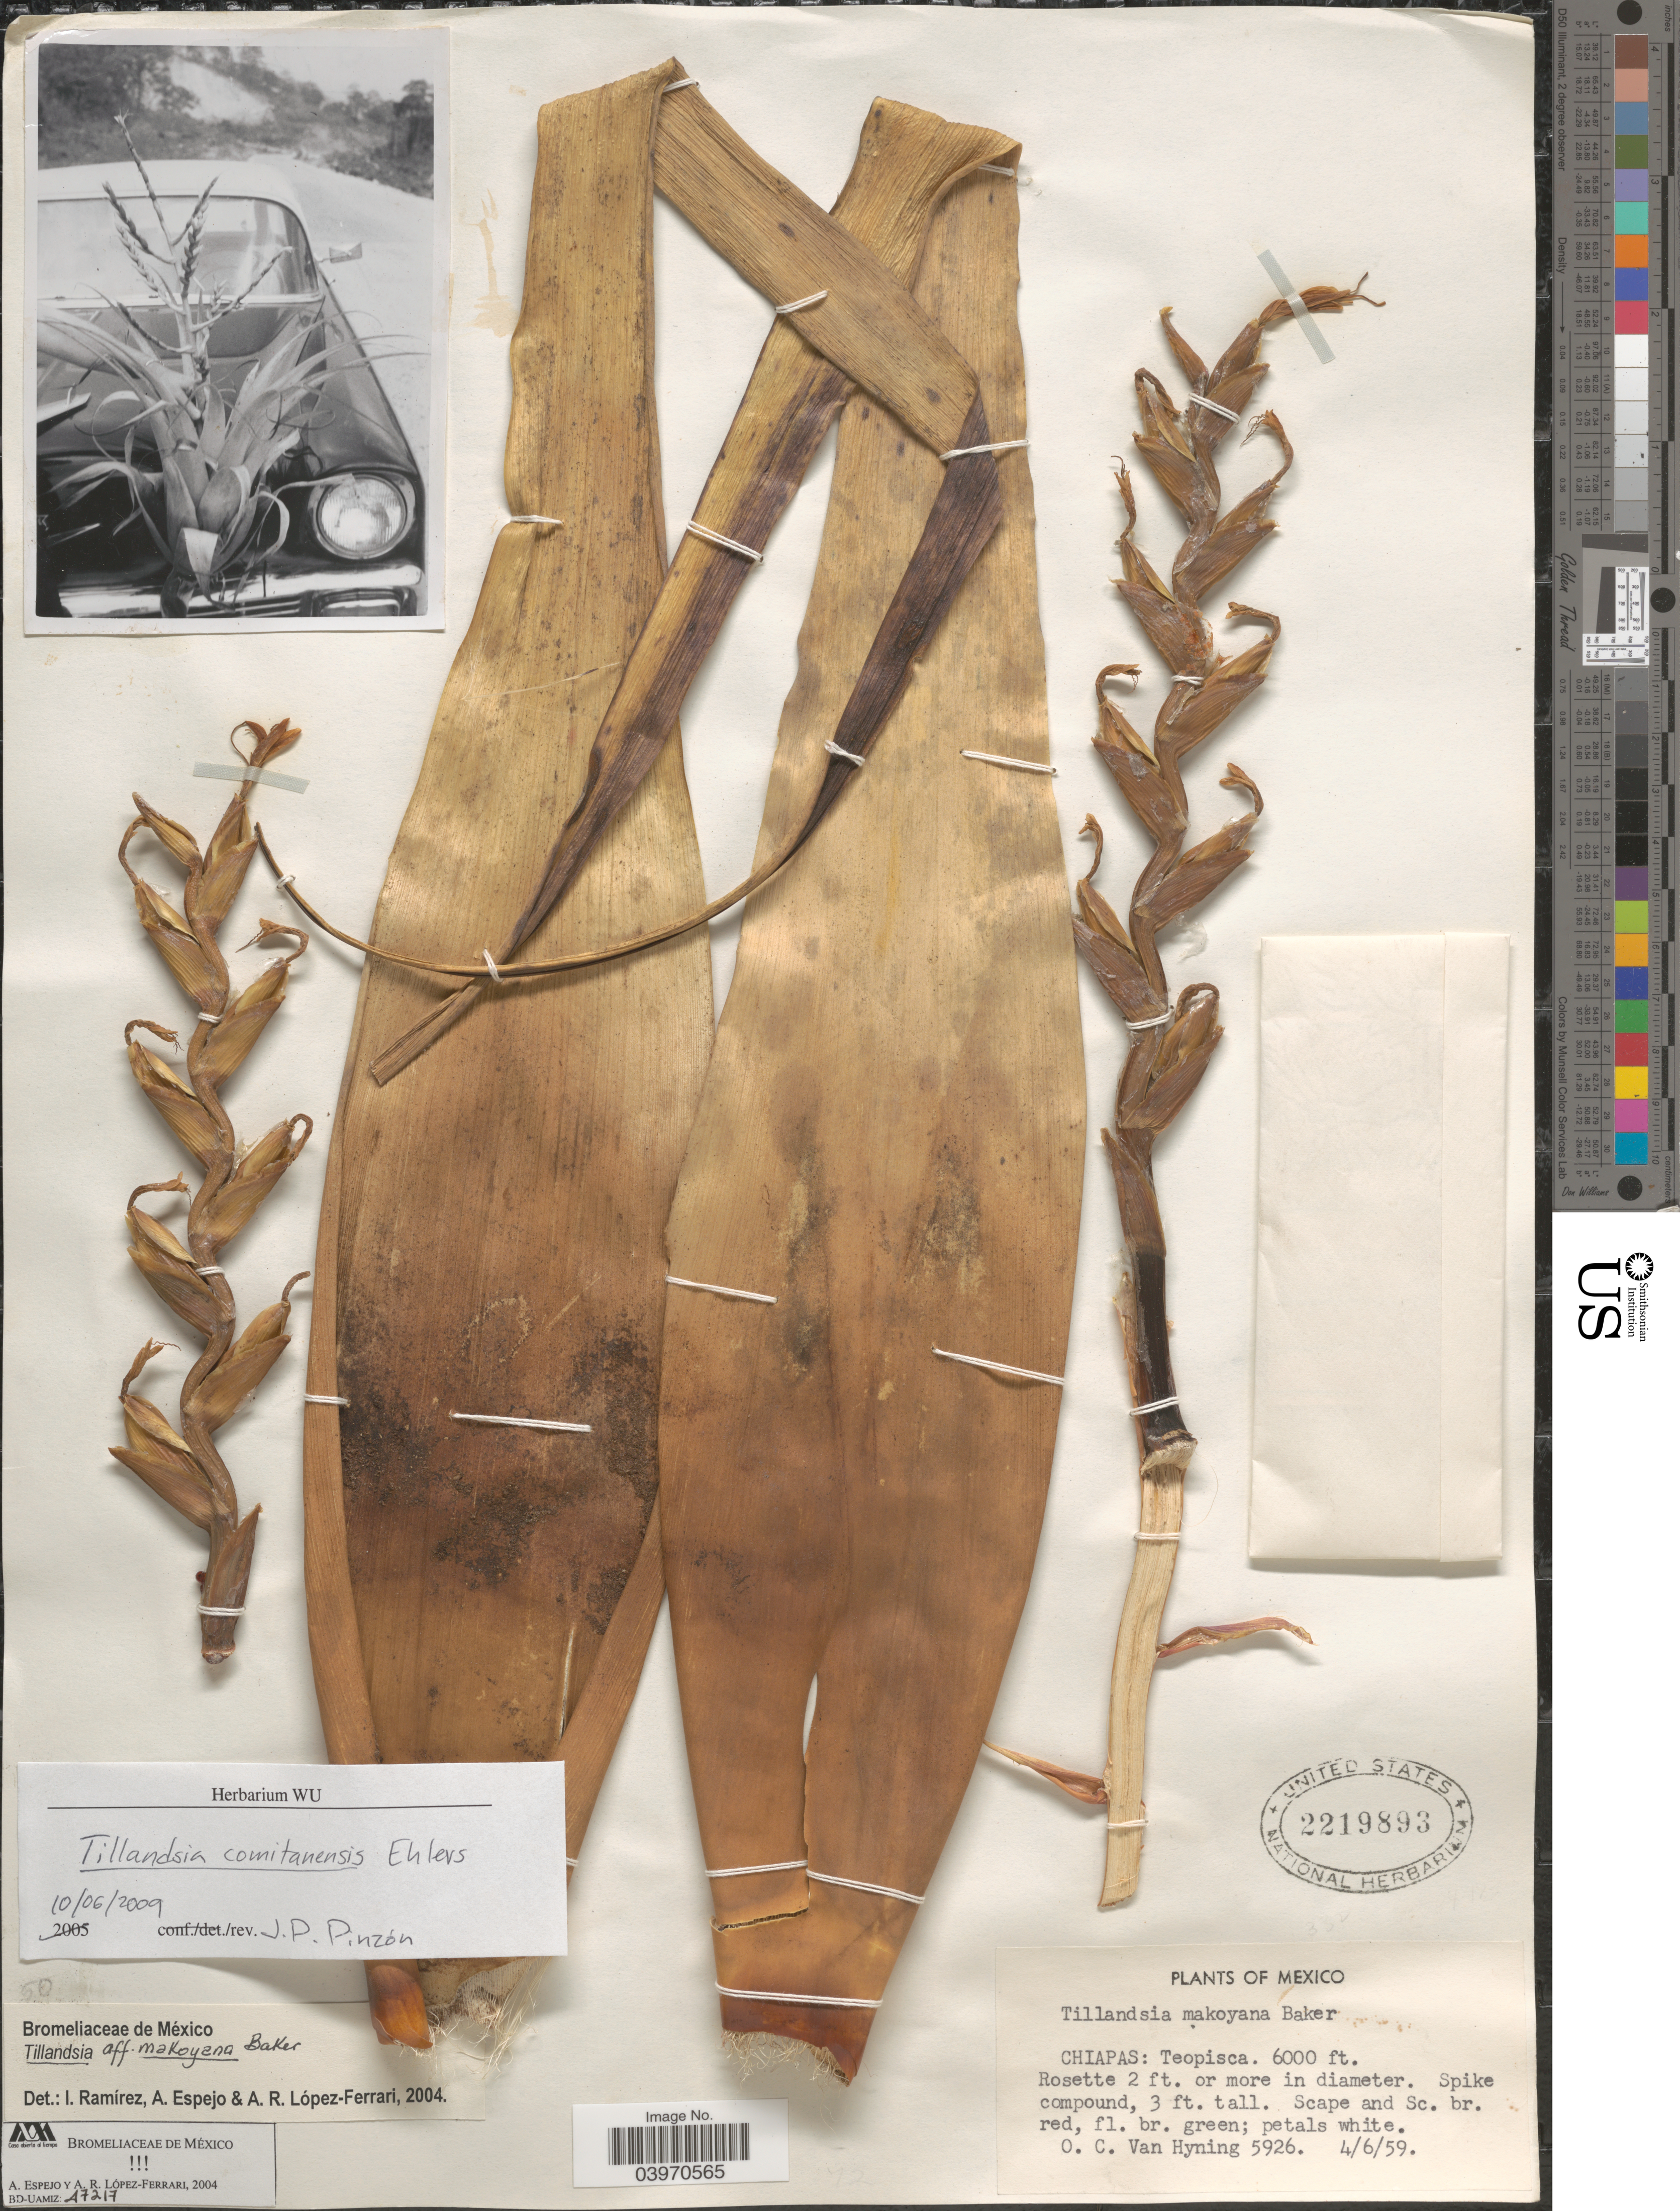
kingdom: Plantae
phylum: Tracheophyta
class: Liliopsida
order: Poales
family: Bromeliaceae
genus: Tillandsia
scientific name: Tillandsia comitanensis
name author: Ehlers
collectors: O. Van Hyning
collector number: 5926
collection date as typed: Transcribed d/m/y: 4/6/59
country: Mexico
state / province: Chiapas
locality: Teopisca.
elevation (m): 1829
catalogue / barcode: US 2219893